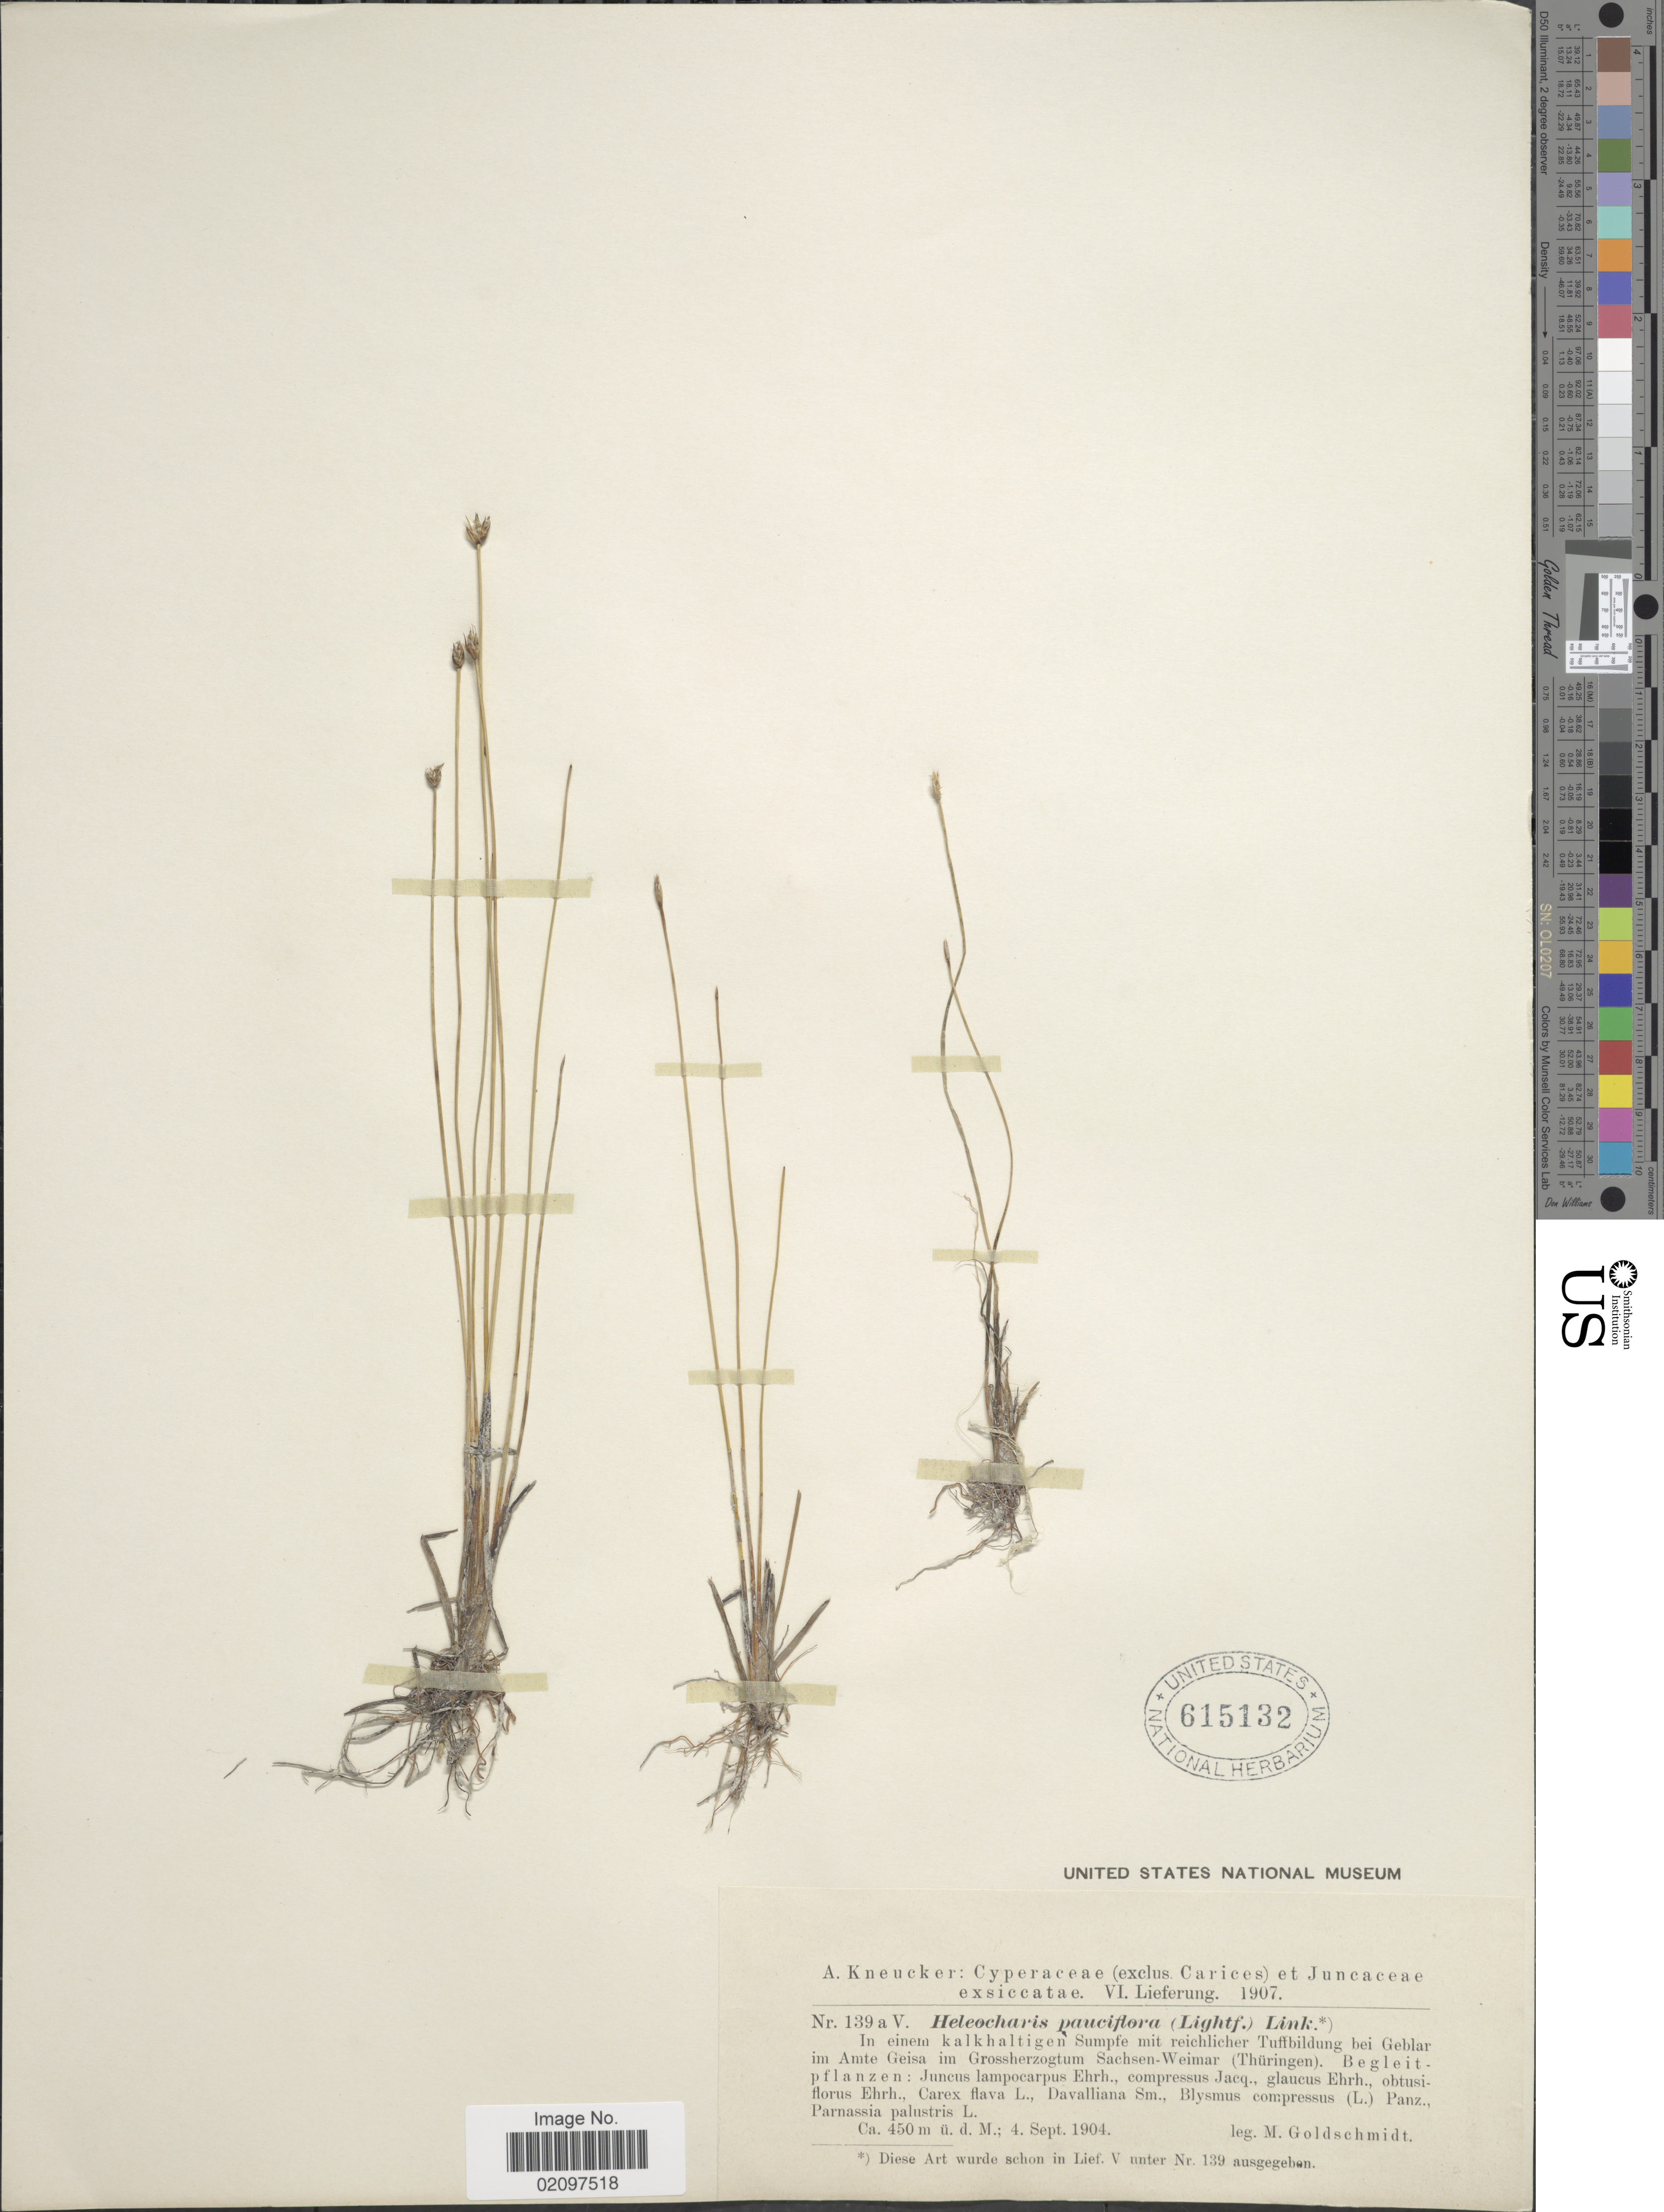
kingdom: Plantae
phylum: Tracheophyta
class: Liliopsida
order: Poales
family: Cyperaceae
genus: Eleocharis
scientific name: Eleocharis quinqueflora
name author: (Hartmann) O. Schwarz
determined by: Strong, Mark T., (BOT), Smithsonian Institution - National Museum of Natural History (UNITED STATES)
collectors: M. Goldschmidt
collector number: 139a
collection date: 1904-09-04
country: Germany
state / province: Thuringia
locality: In einem kalkhaltigen Sumpfe mit reichlicher Tuffbildung bei Geblar im Amte Geisa im Grossherzogtum Sachsen-Weimar (Thüringen)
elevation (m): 450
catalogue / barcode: US 615132